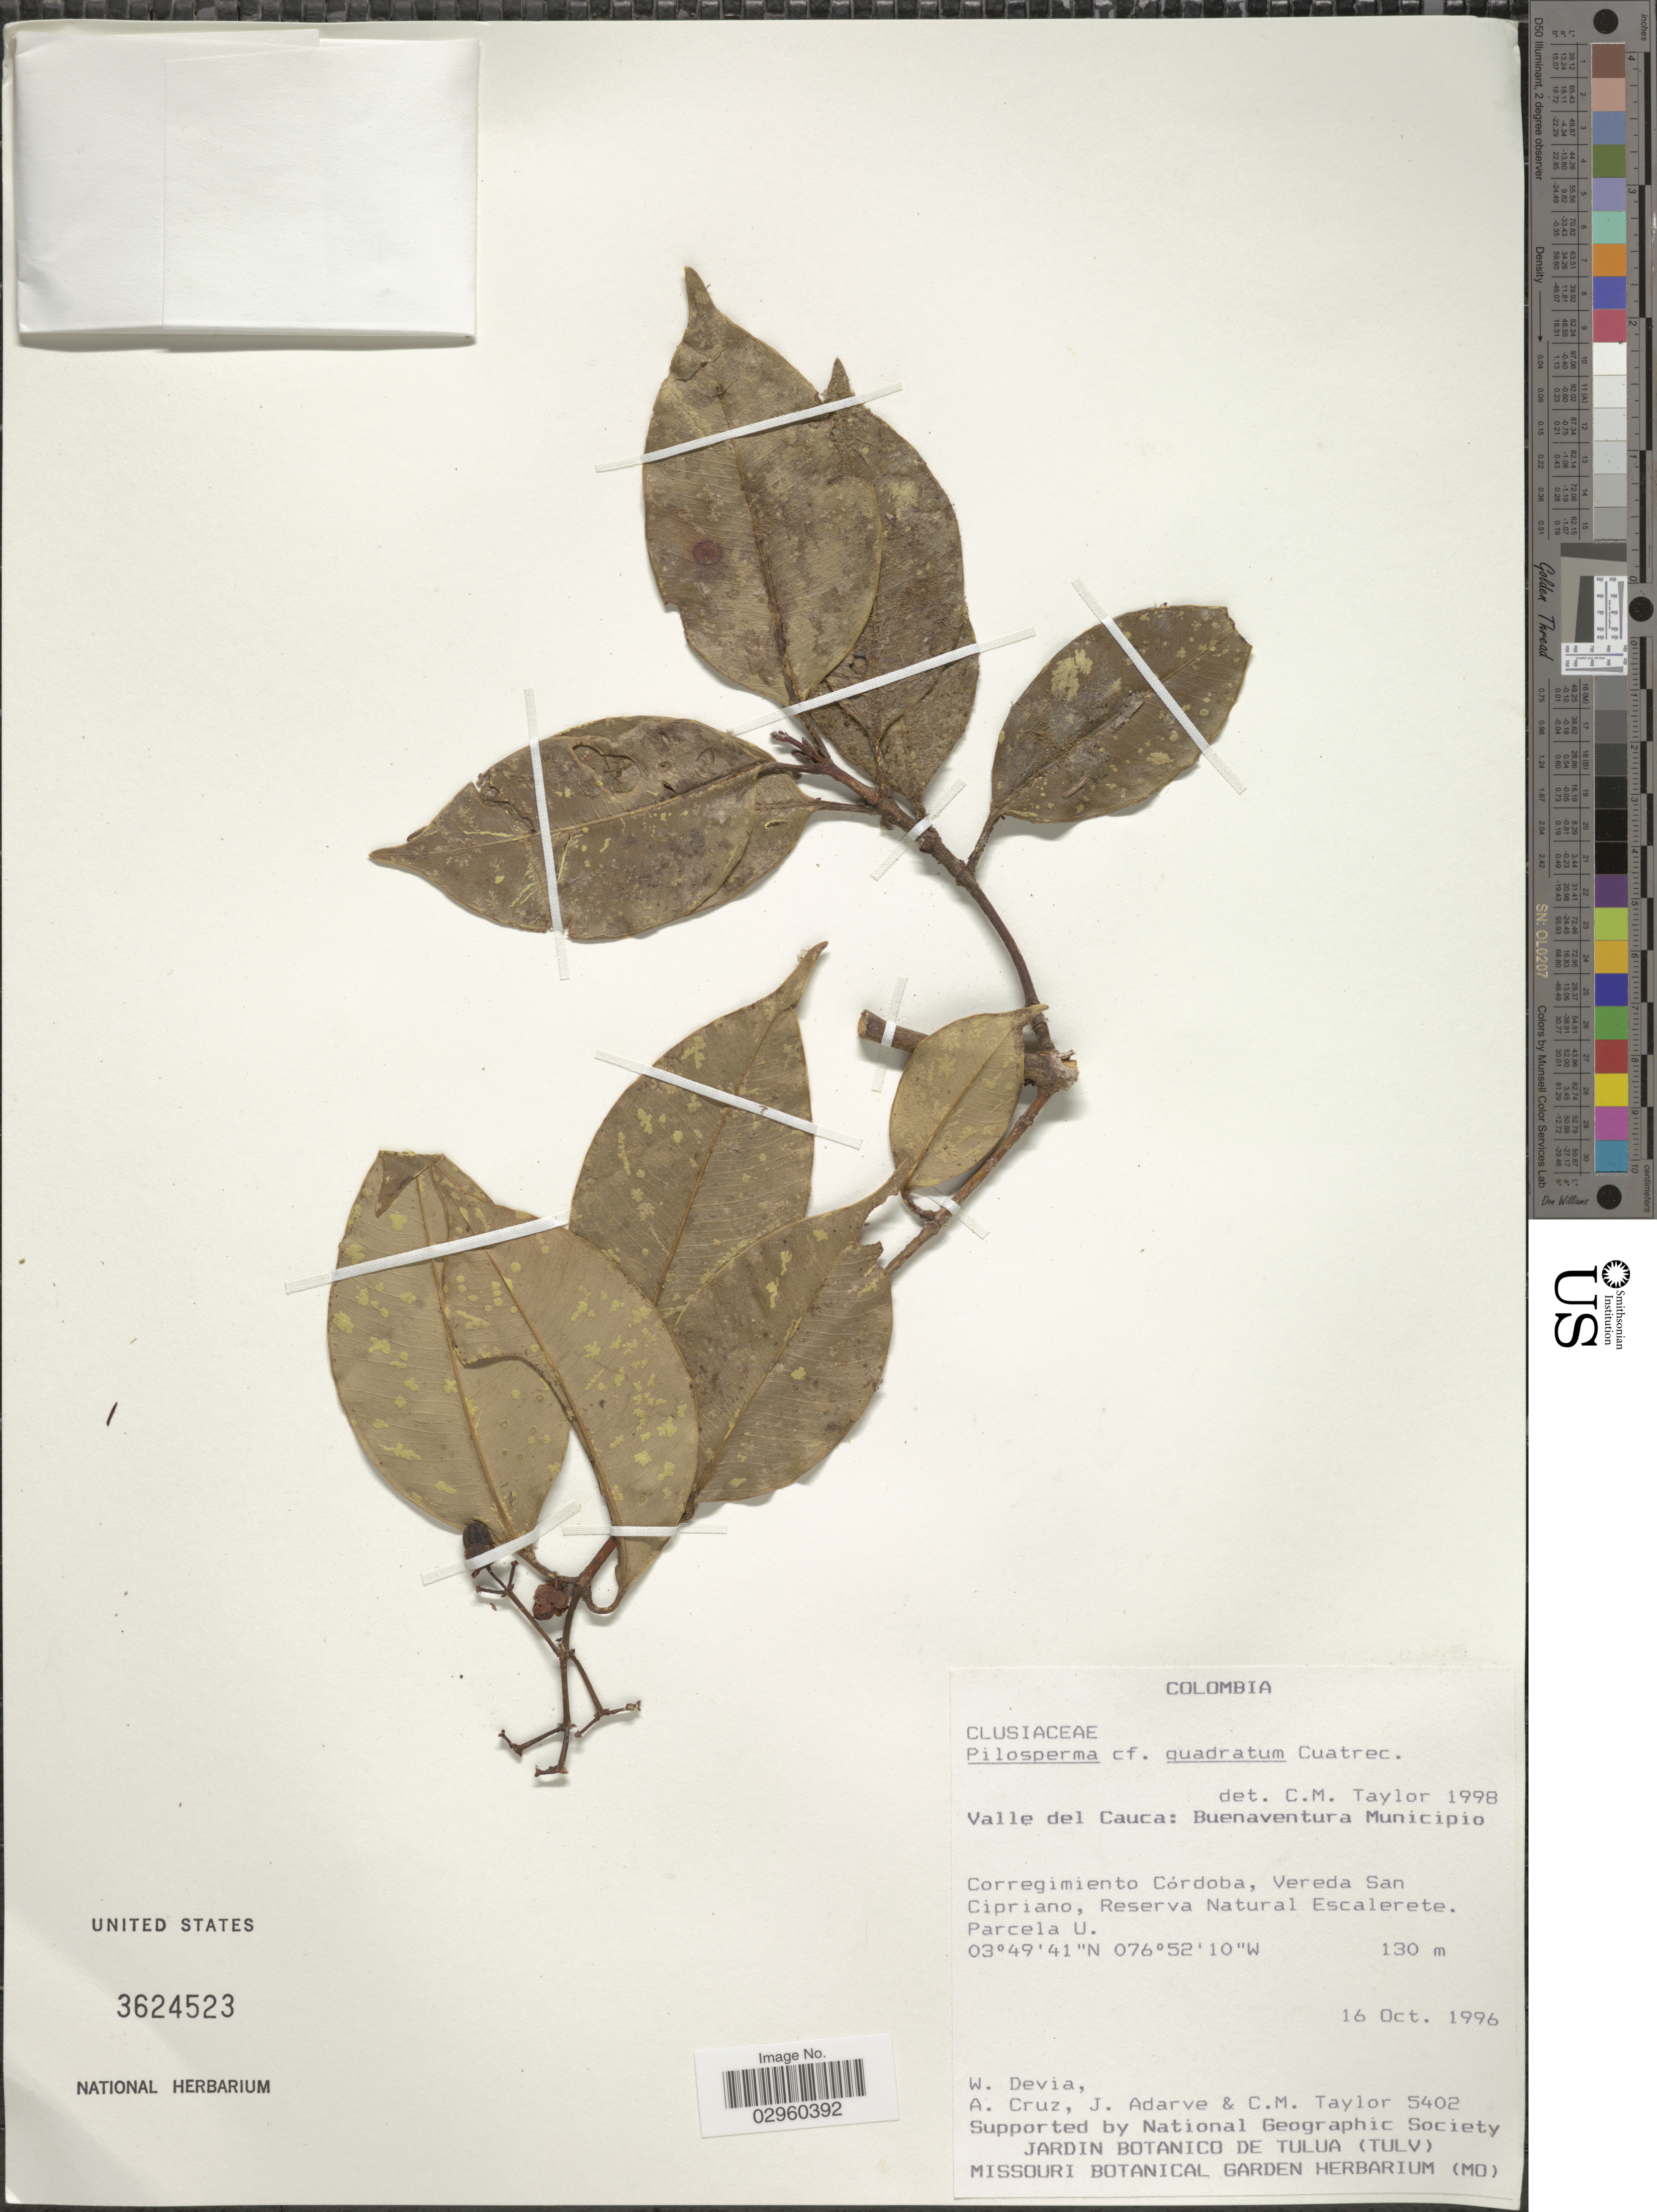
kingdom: Plantae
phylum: Tracheophyta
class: Magnoliopsida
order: Malpighiales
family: Clusiaceae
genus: Clusia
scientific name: Clusia quadrata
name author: (Cuatrec.) Hammel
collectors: W. Devia, A. Cruz, J. B. Adarve & C. M. Taylor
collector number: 5402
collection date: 1996-10-16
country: Colombia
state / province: Valle del Cauca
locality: Valle del Cauca: Buenaventura Municipio. Corregimiento Córdoba, Vereda San Cipriano, Reserva Natural Escalerete. Parcela U.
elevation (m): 130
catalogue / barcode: US 3624523